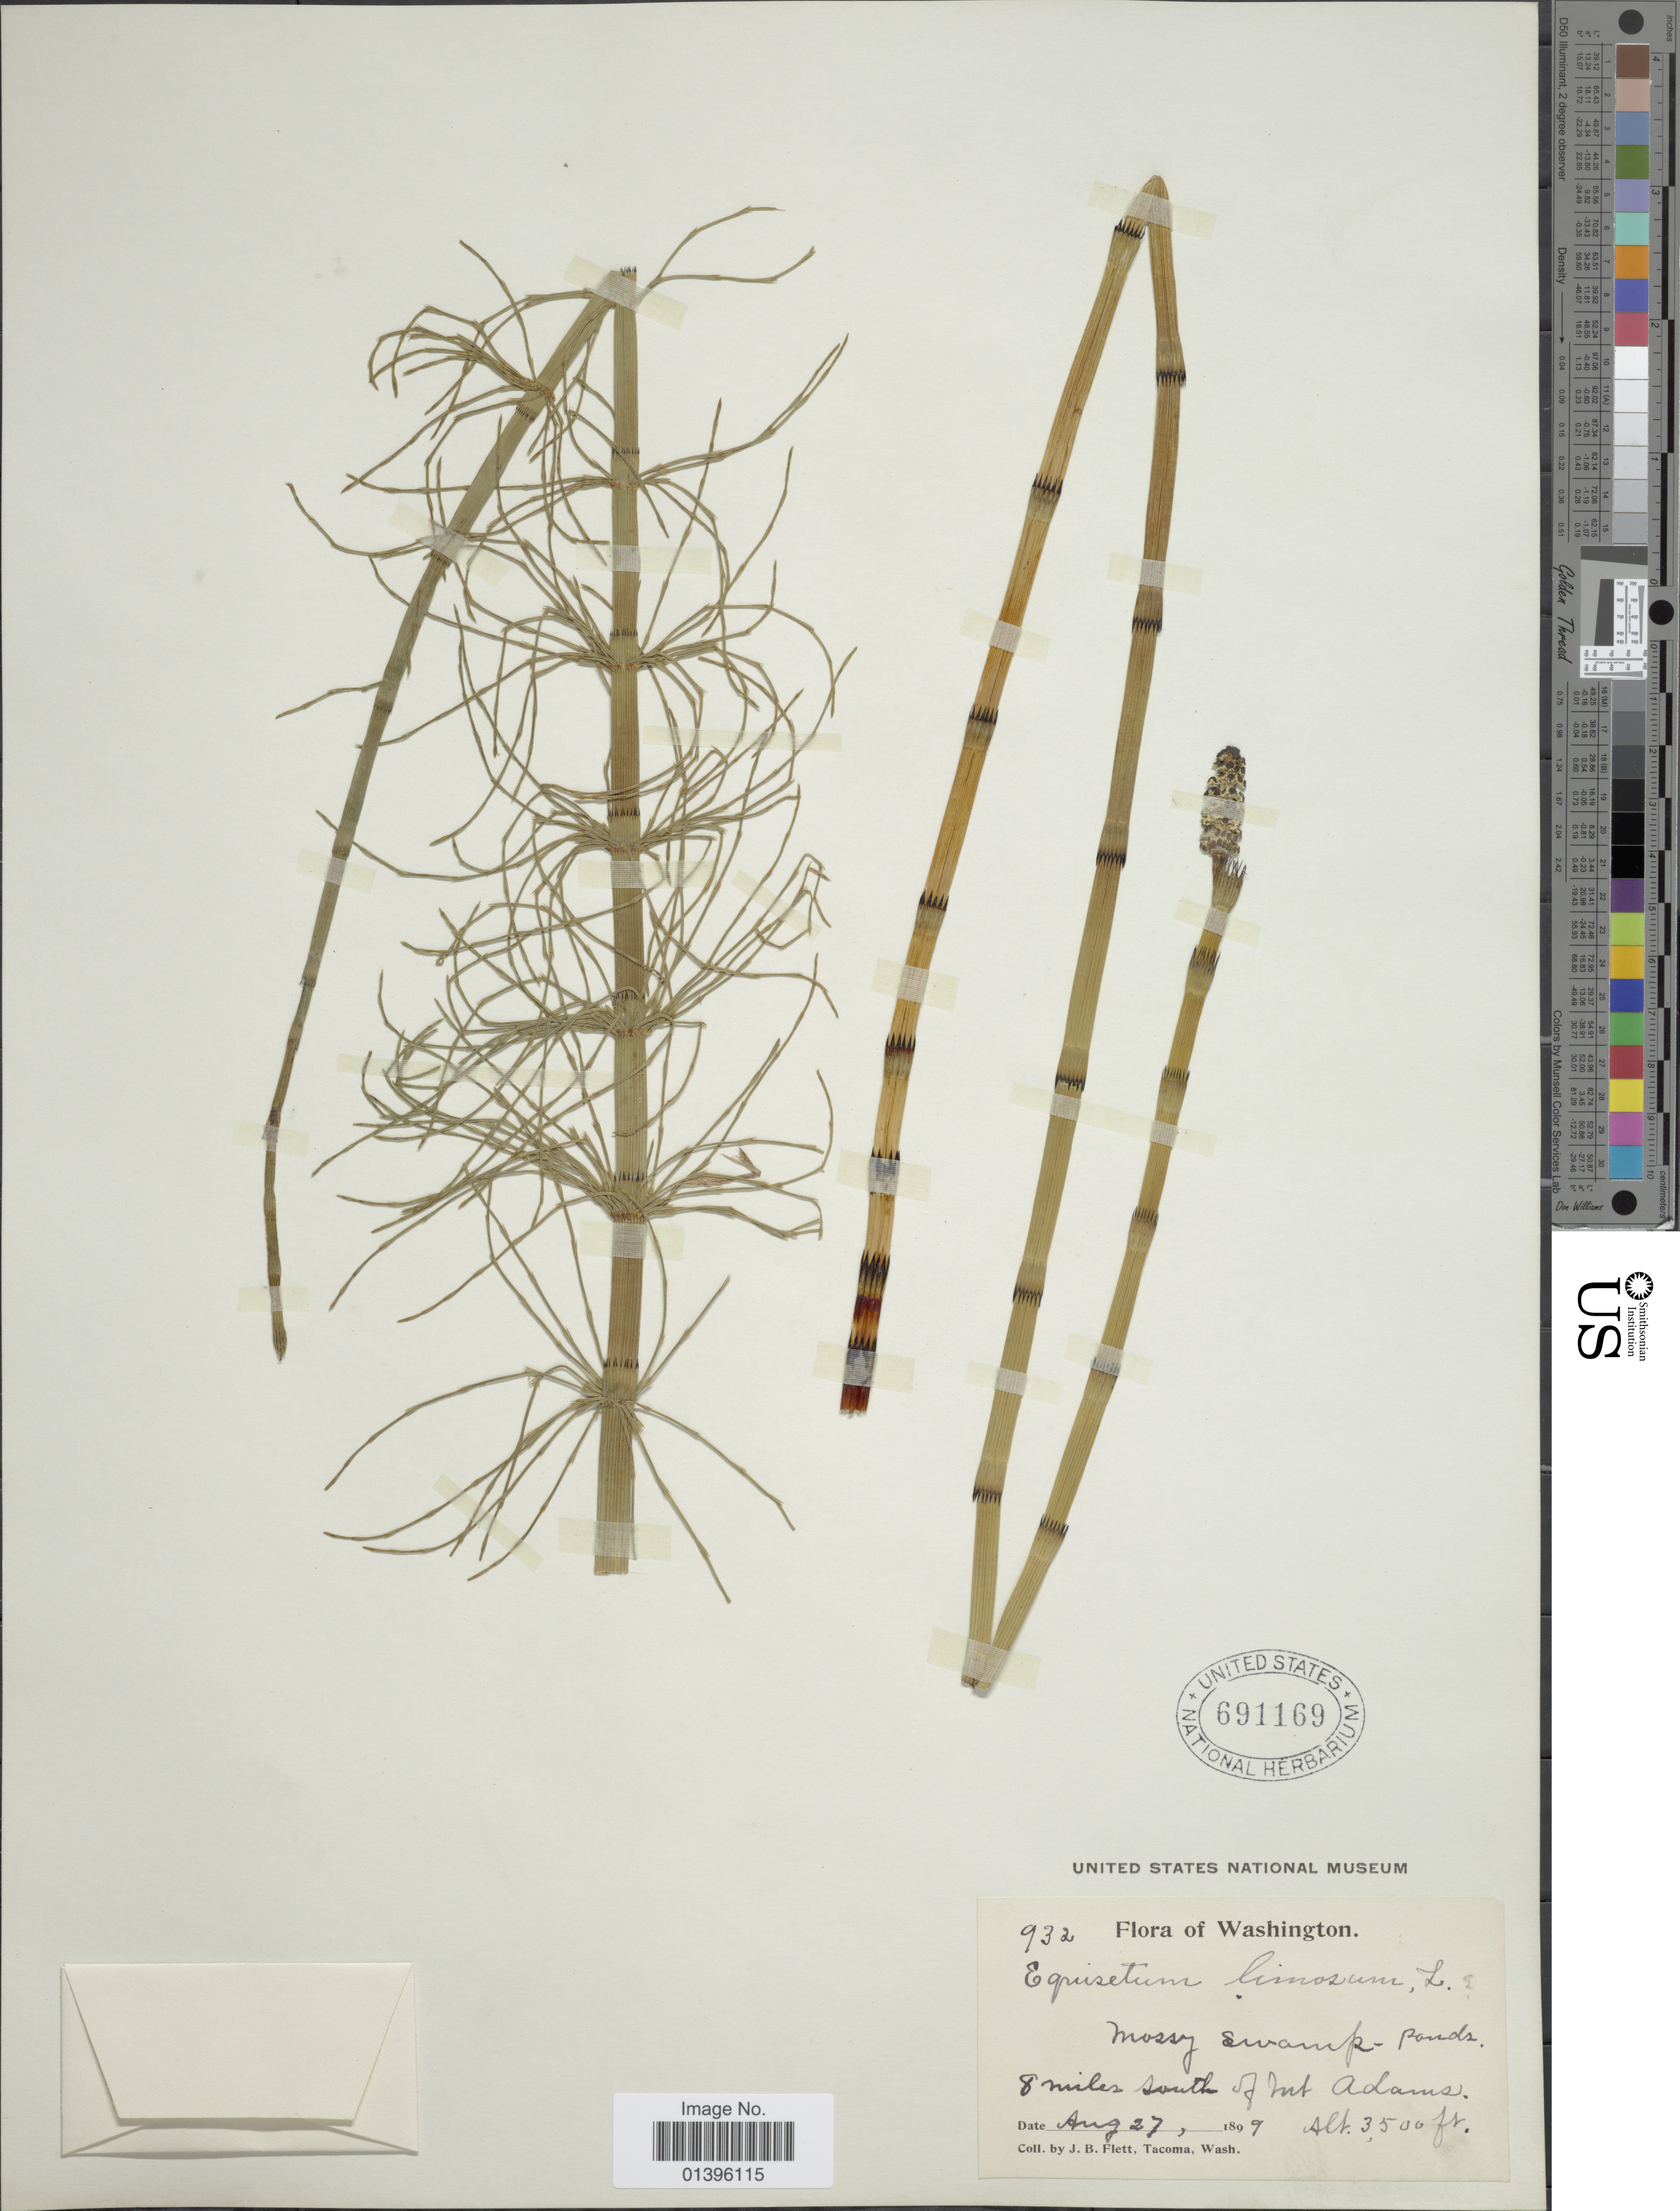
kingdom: Plantae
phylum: Tracheophyta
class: Polypodiopsida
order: Equisetales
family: Equisetaceae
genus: Equisetum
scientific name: Equisetum fluviatile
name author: L.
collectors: J. Flett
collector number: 932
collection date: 1899-08-27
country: United States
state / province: Washington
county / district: Yakima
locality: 8 miles south of Mt Adams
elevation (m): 1067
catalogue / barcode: US 691169